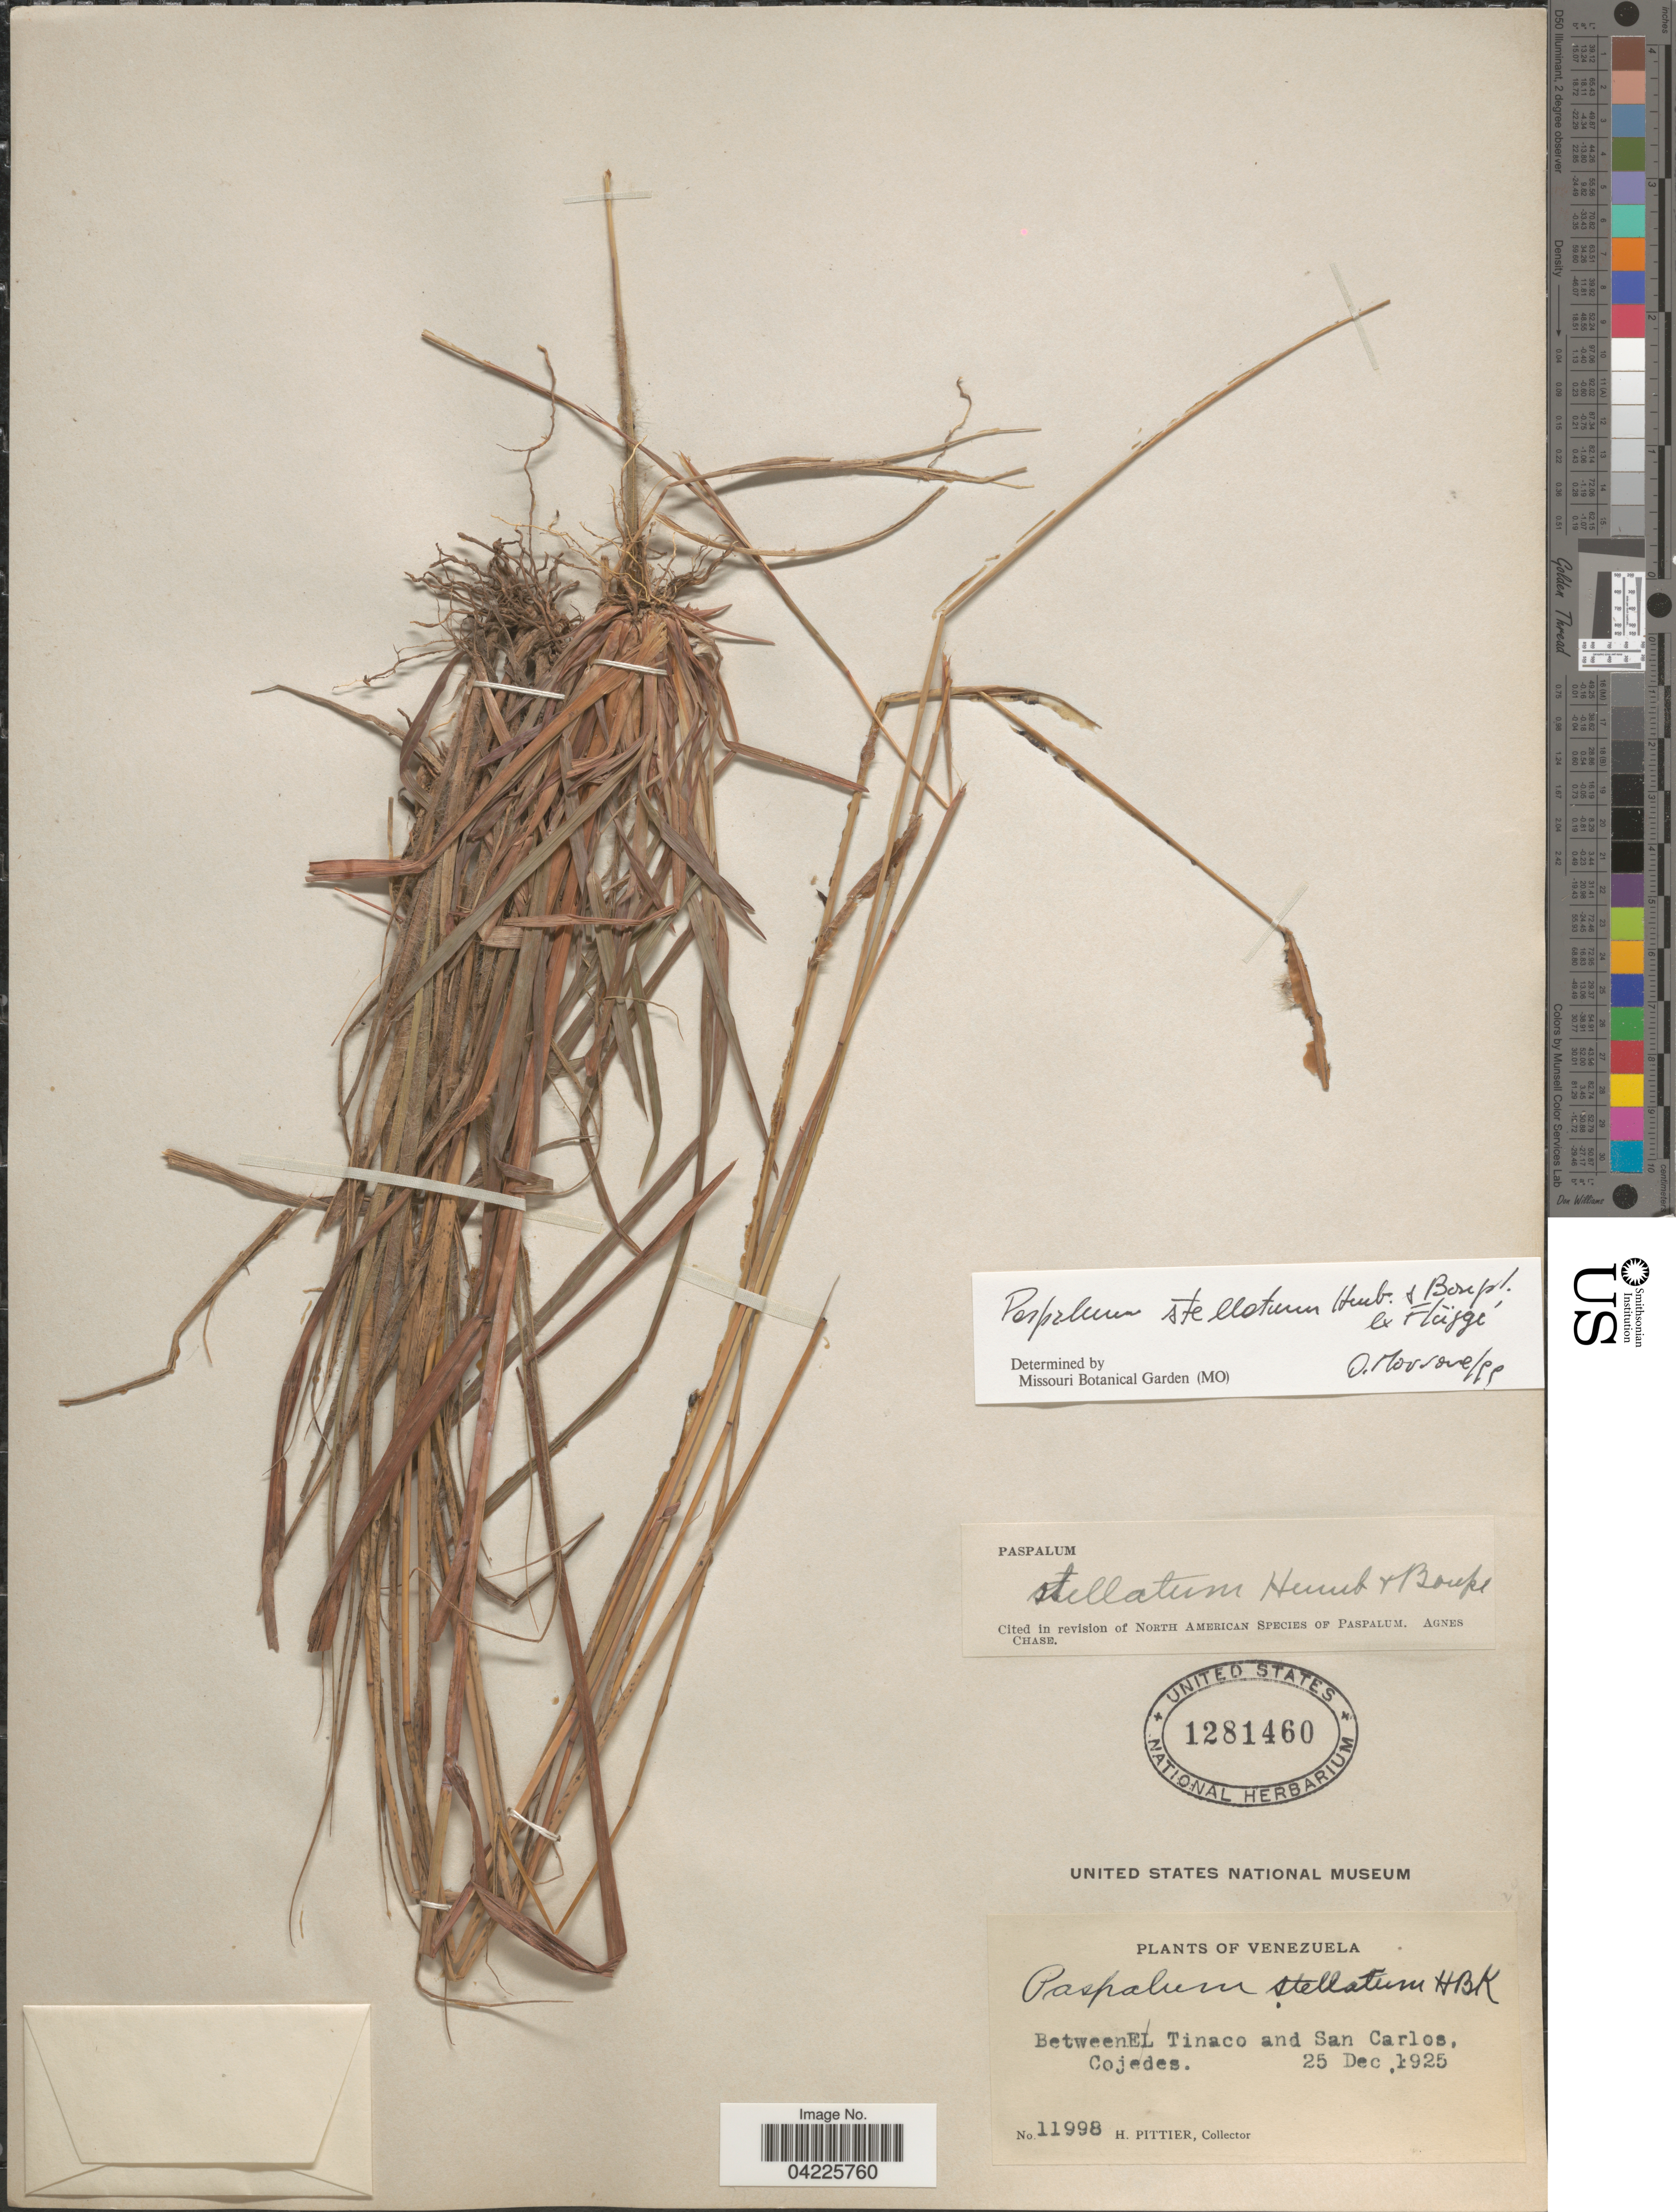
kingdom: Plantae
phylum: Tracheophyta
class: Liliopsida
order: Poales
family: Poaceae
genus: Paspalum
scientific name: Paspalum stellatum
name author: Humb. & Bonpl. ex Flüggé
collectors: H. F. Pittier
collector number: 11998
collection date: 1925-12-25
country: Venezuela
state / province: Cojedes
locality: Between El Tinaco and San Carlos.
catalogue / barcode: US 1281460